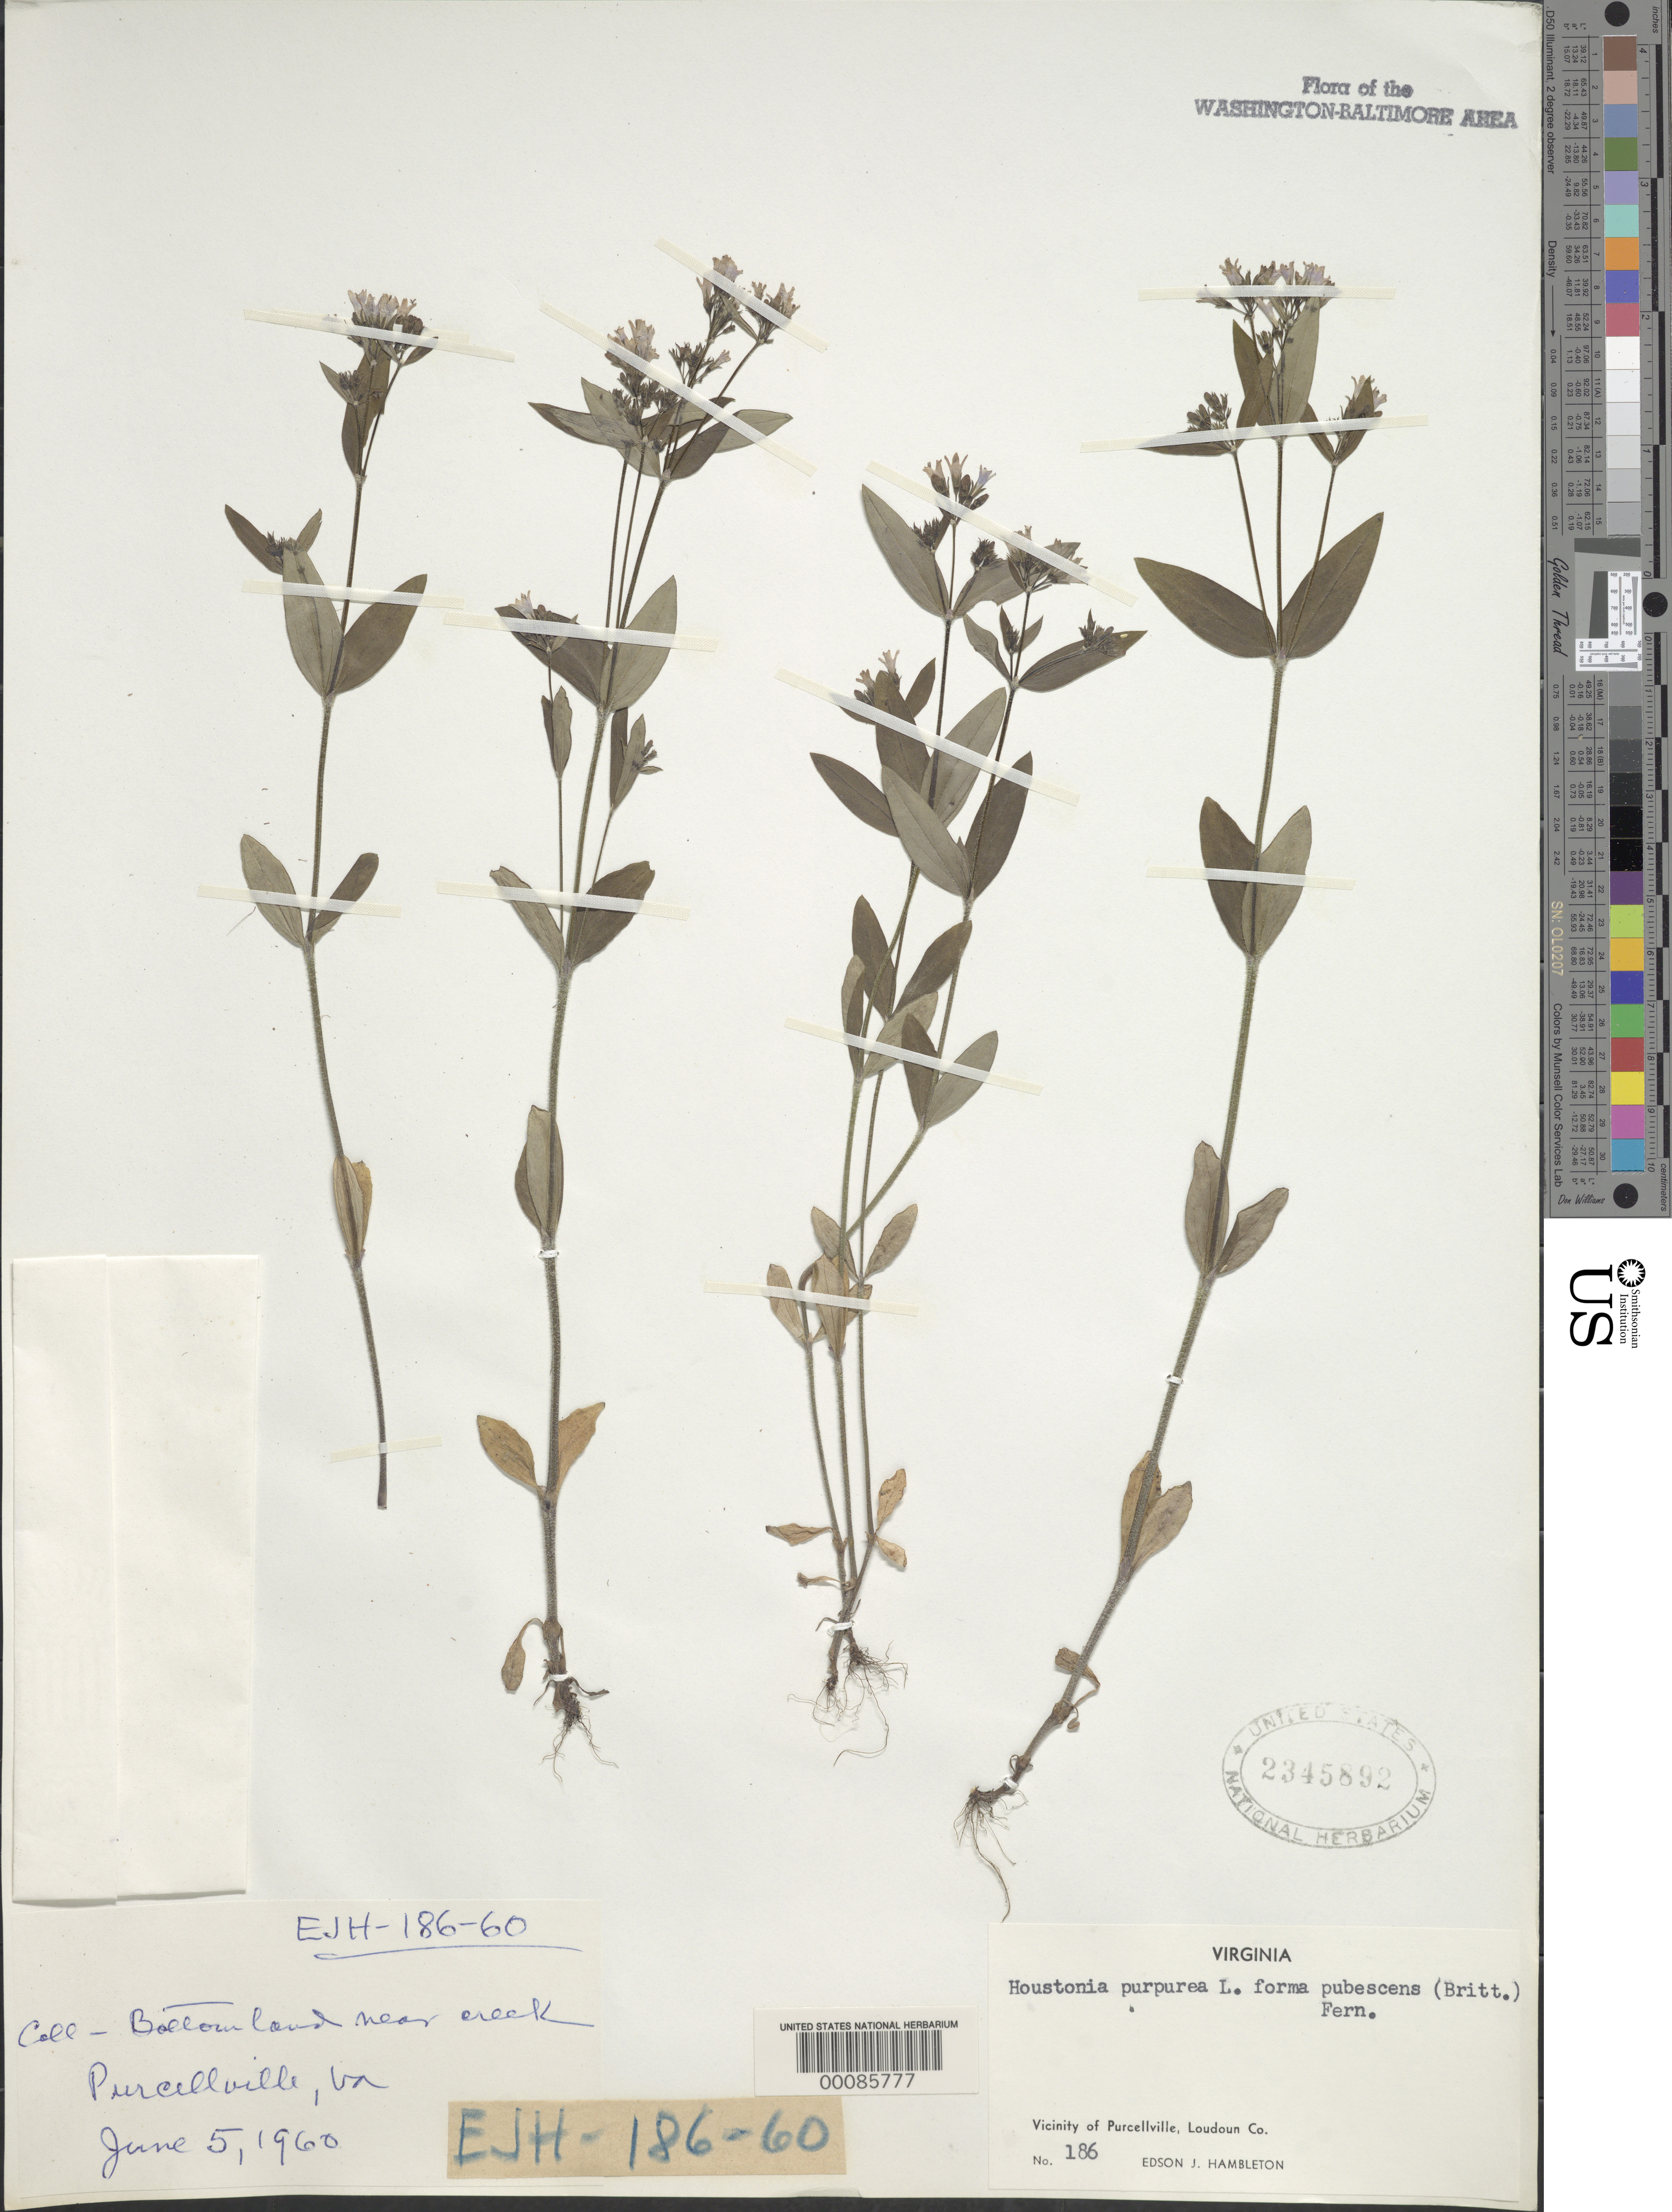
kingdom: Plantae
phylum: Tracheophyta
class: Magnoliopsida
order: Gentianales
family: Rubiaceae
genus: Houstonia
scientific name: Houstonia purpurea var. pubescens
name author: Britton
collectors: E. Hambleton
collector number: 186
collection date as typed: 05 Jun 1960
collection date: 1960-06-05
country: United States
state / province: Virginia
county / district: Loudoun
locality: Purcellville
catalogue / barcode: US 2345892